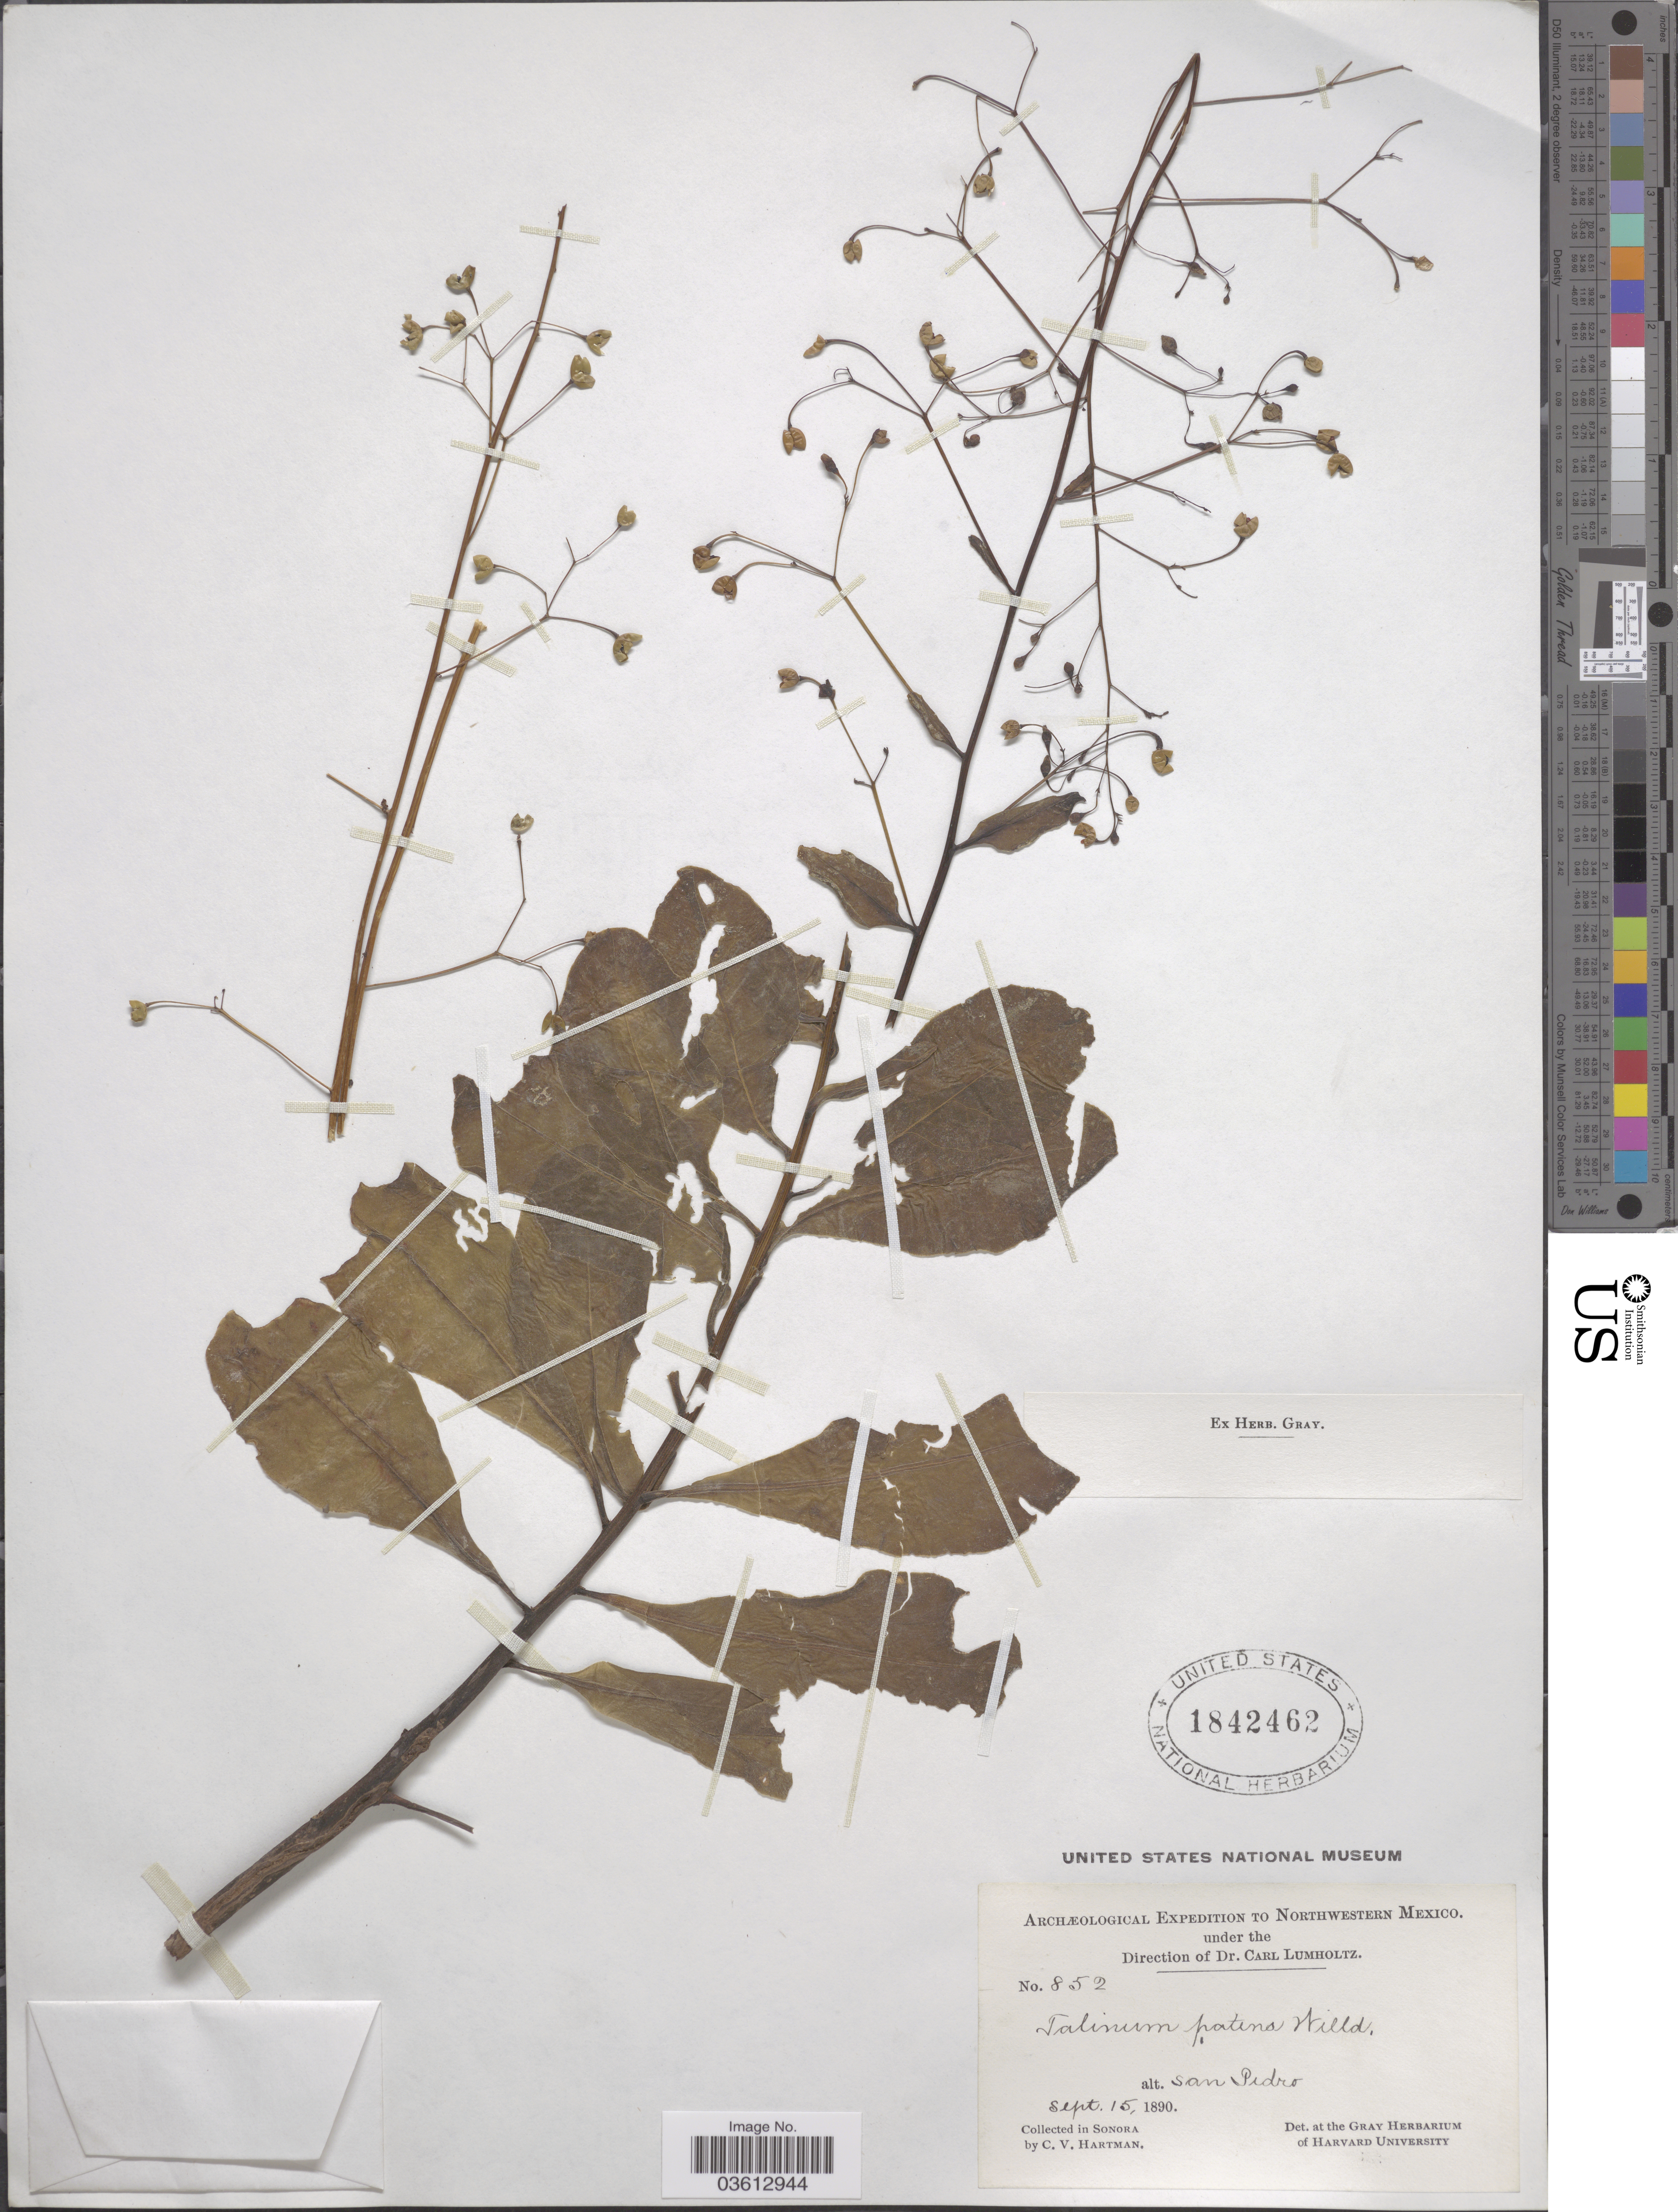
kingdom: Plantae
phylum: Tracheophyta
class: Magnoliopsida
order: Caryophyllales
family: Talinaceae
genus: Talinum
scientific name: Talinum paniculatum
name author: (Jacq.) Gaertn.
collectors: C. V. Hartman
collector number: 852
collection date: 1890-09-15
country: Mexico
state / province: Sonora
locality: Northwestern Mexico. San Pedro.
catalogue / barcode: US 1842462